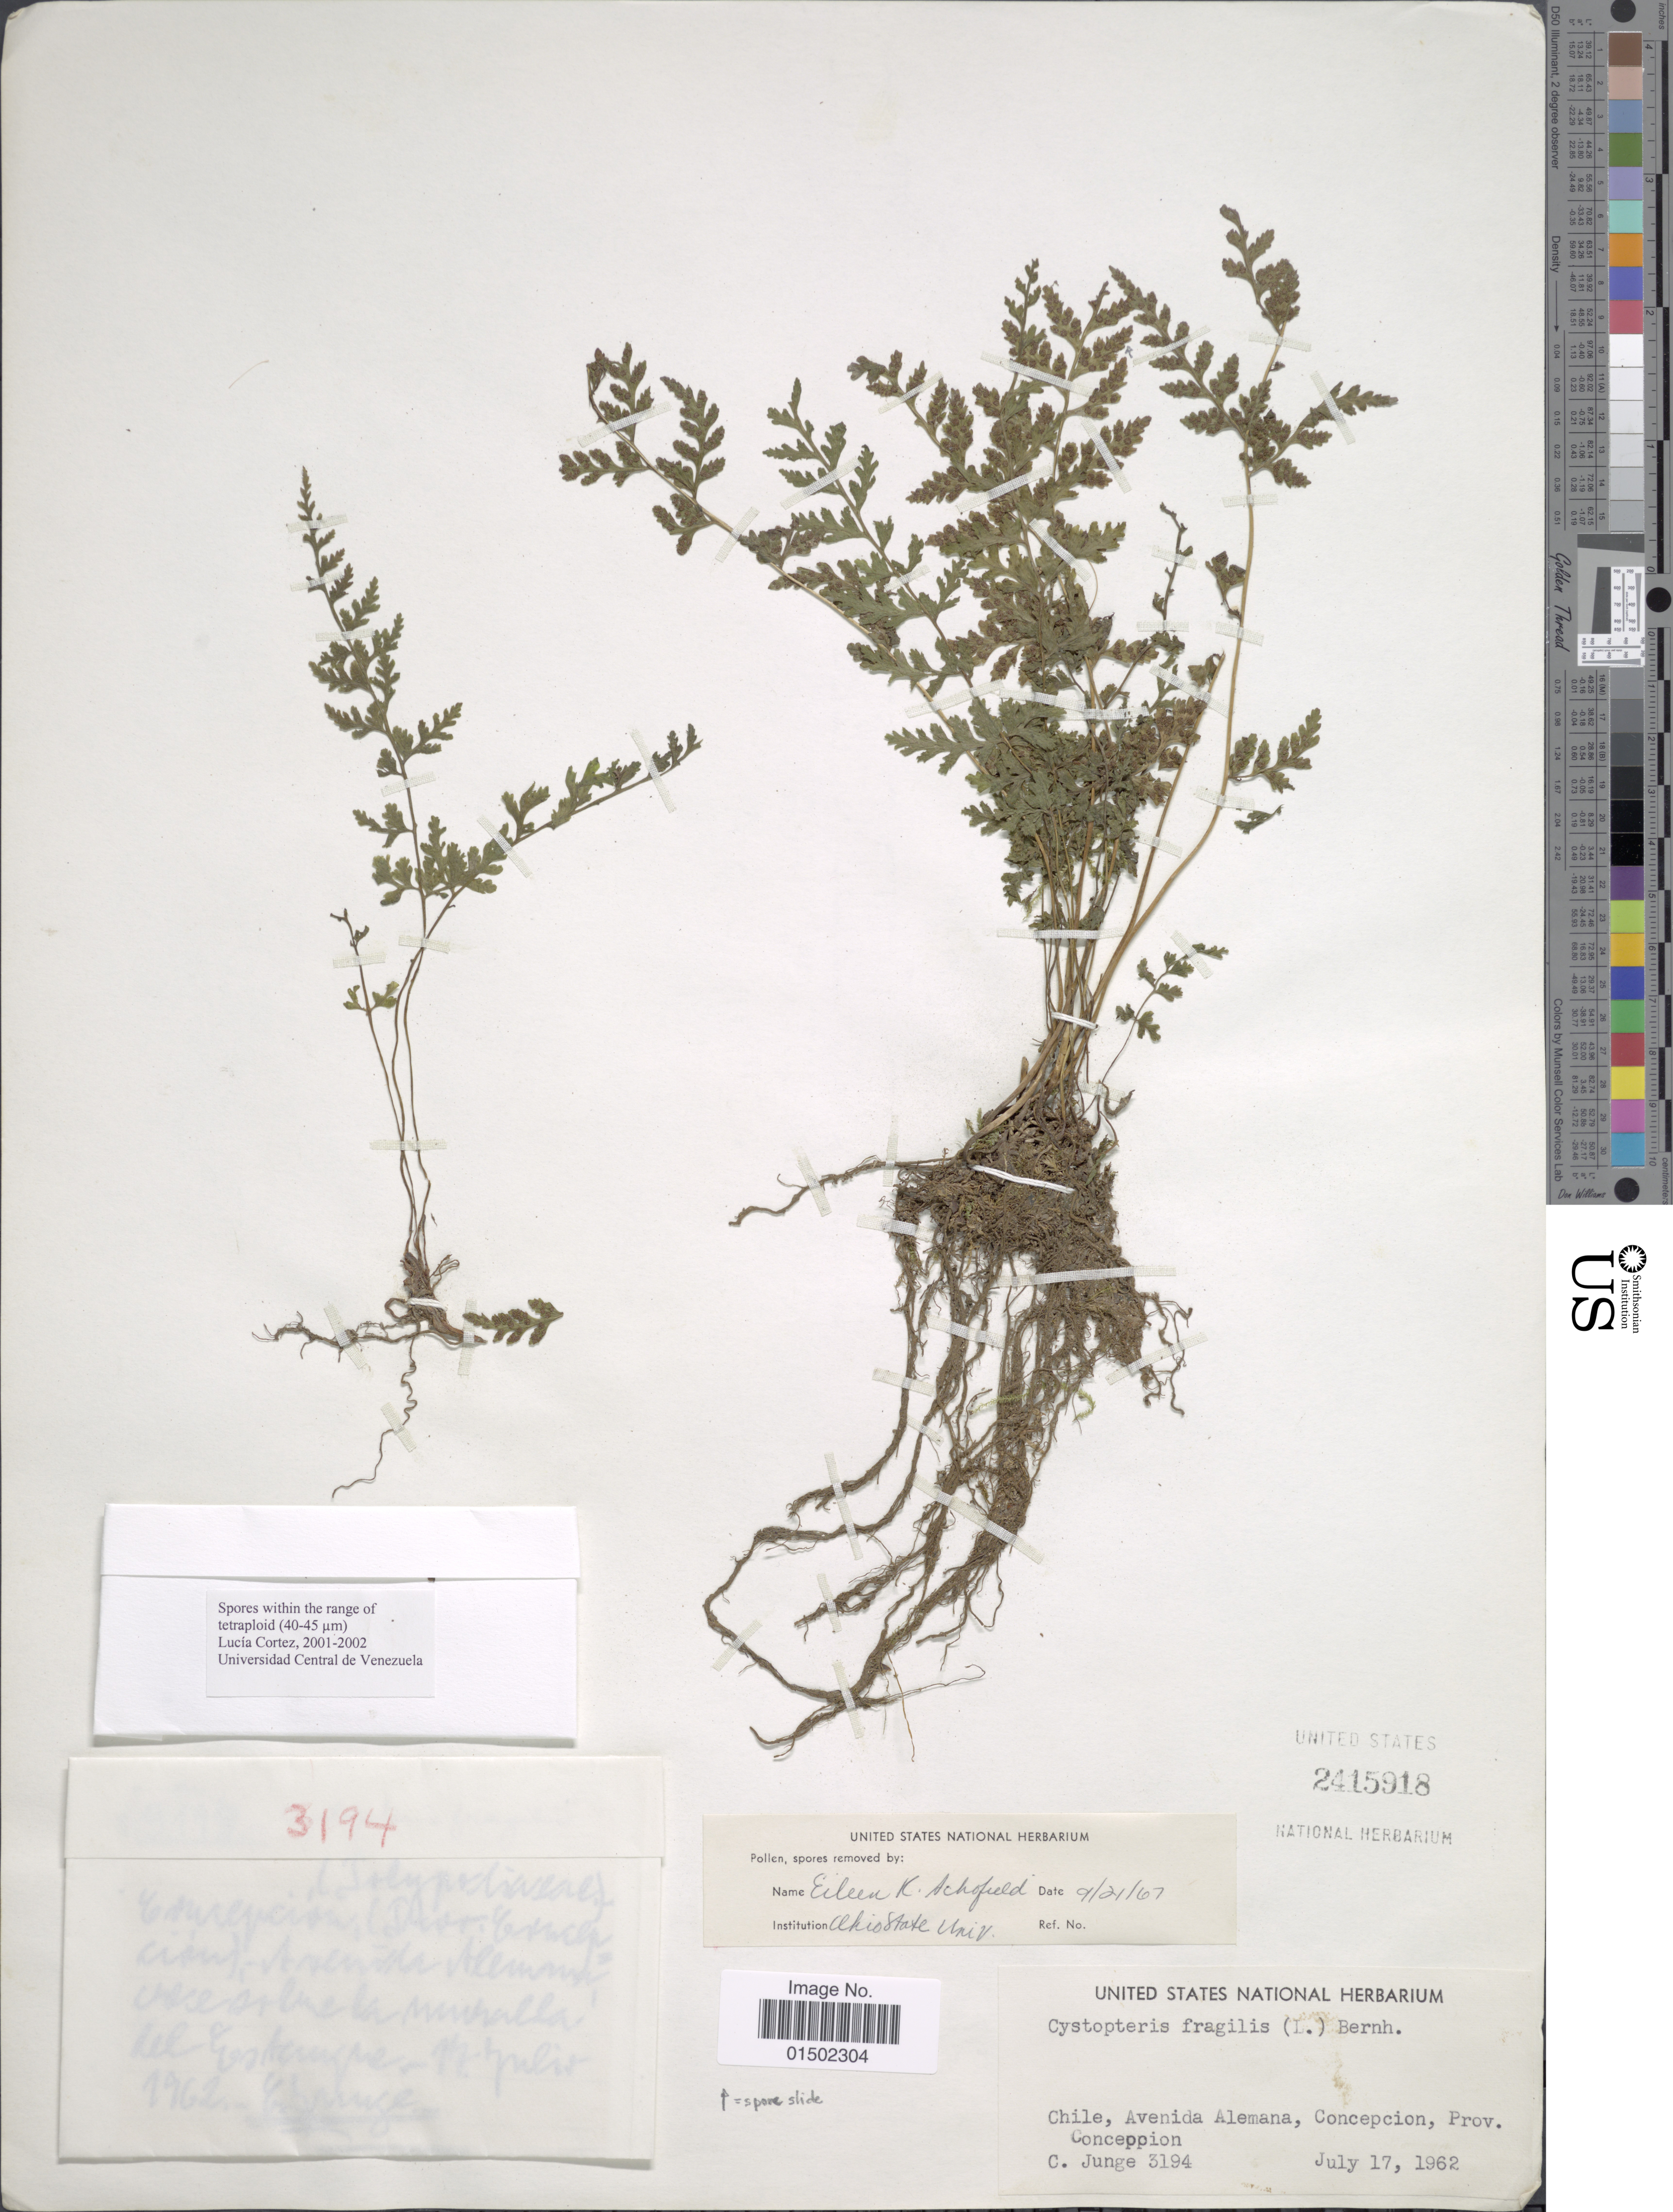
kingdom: Plantae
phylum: Tracheophyta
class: Polypodiopsida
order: Polypodiales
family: Cystopteridaceae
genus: Cystopteris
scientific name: Cystopteris fragilis var. apiiformis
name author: (Gand.) C. Chr.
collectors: C. Junge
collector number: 3194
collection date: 1962-07-17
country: Chile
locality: Chile, Avenida Alemana, Concepcion, Prov. Conceppion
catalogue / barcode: US 2415918